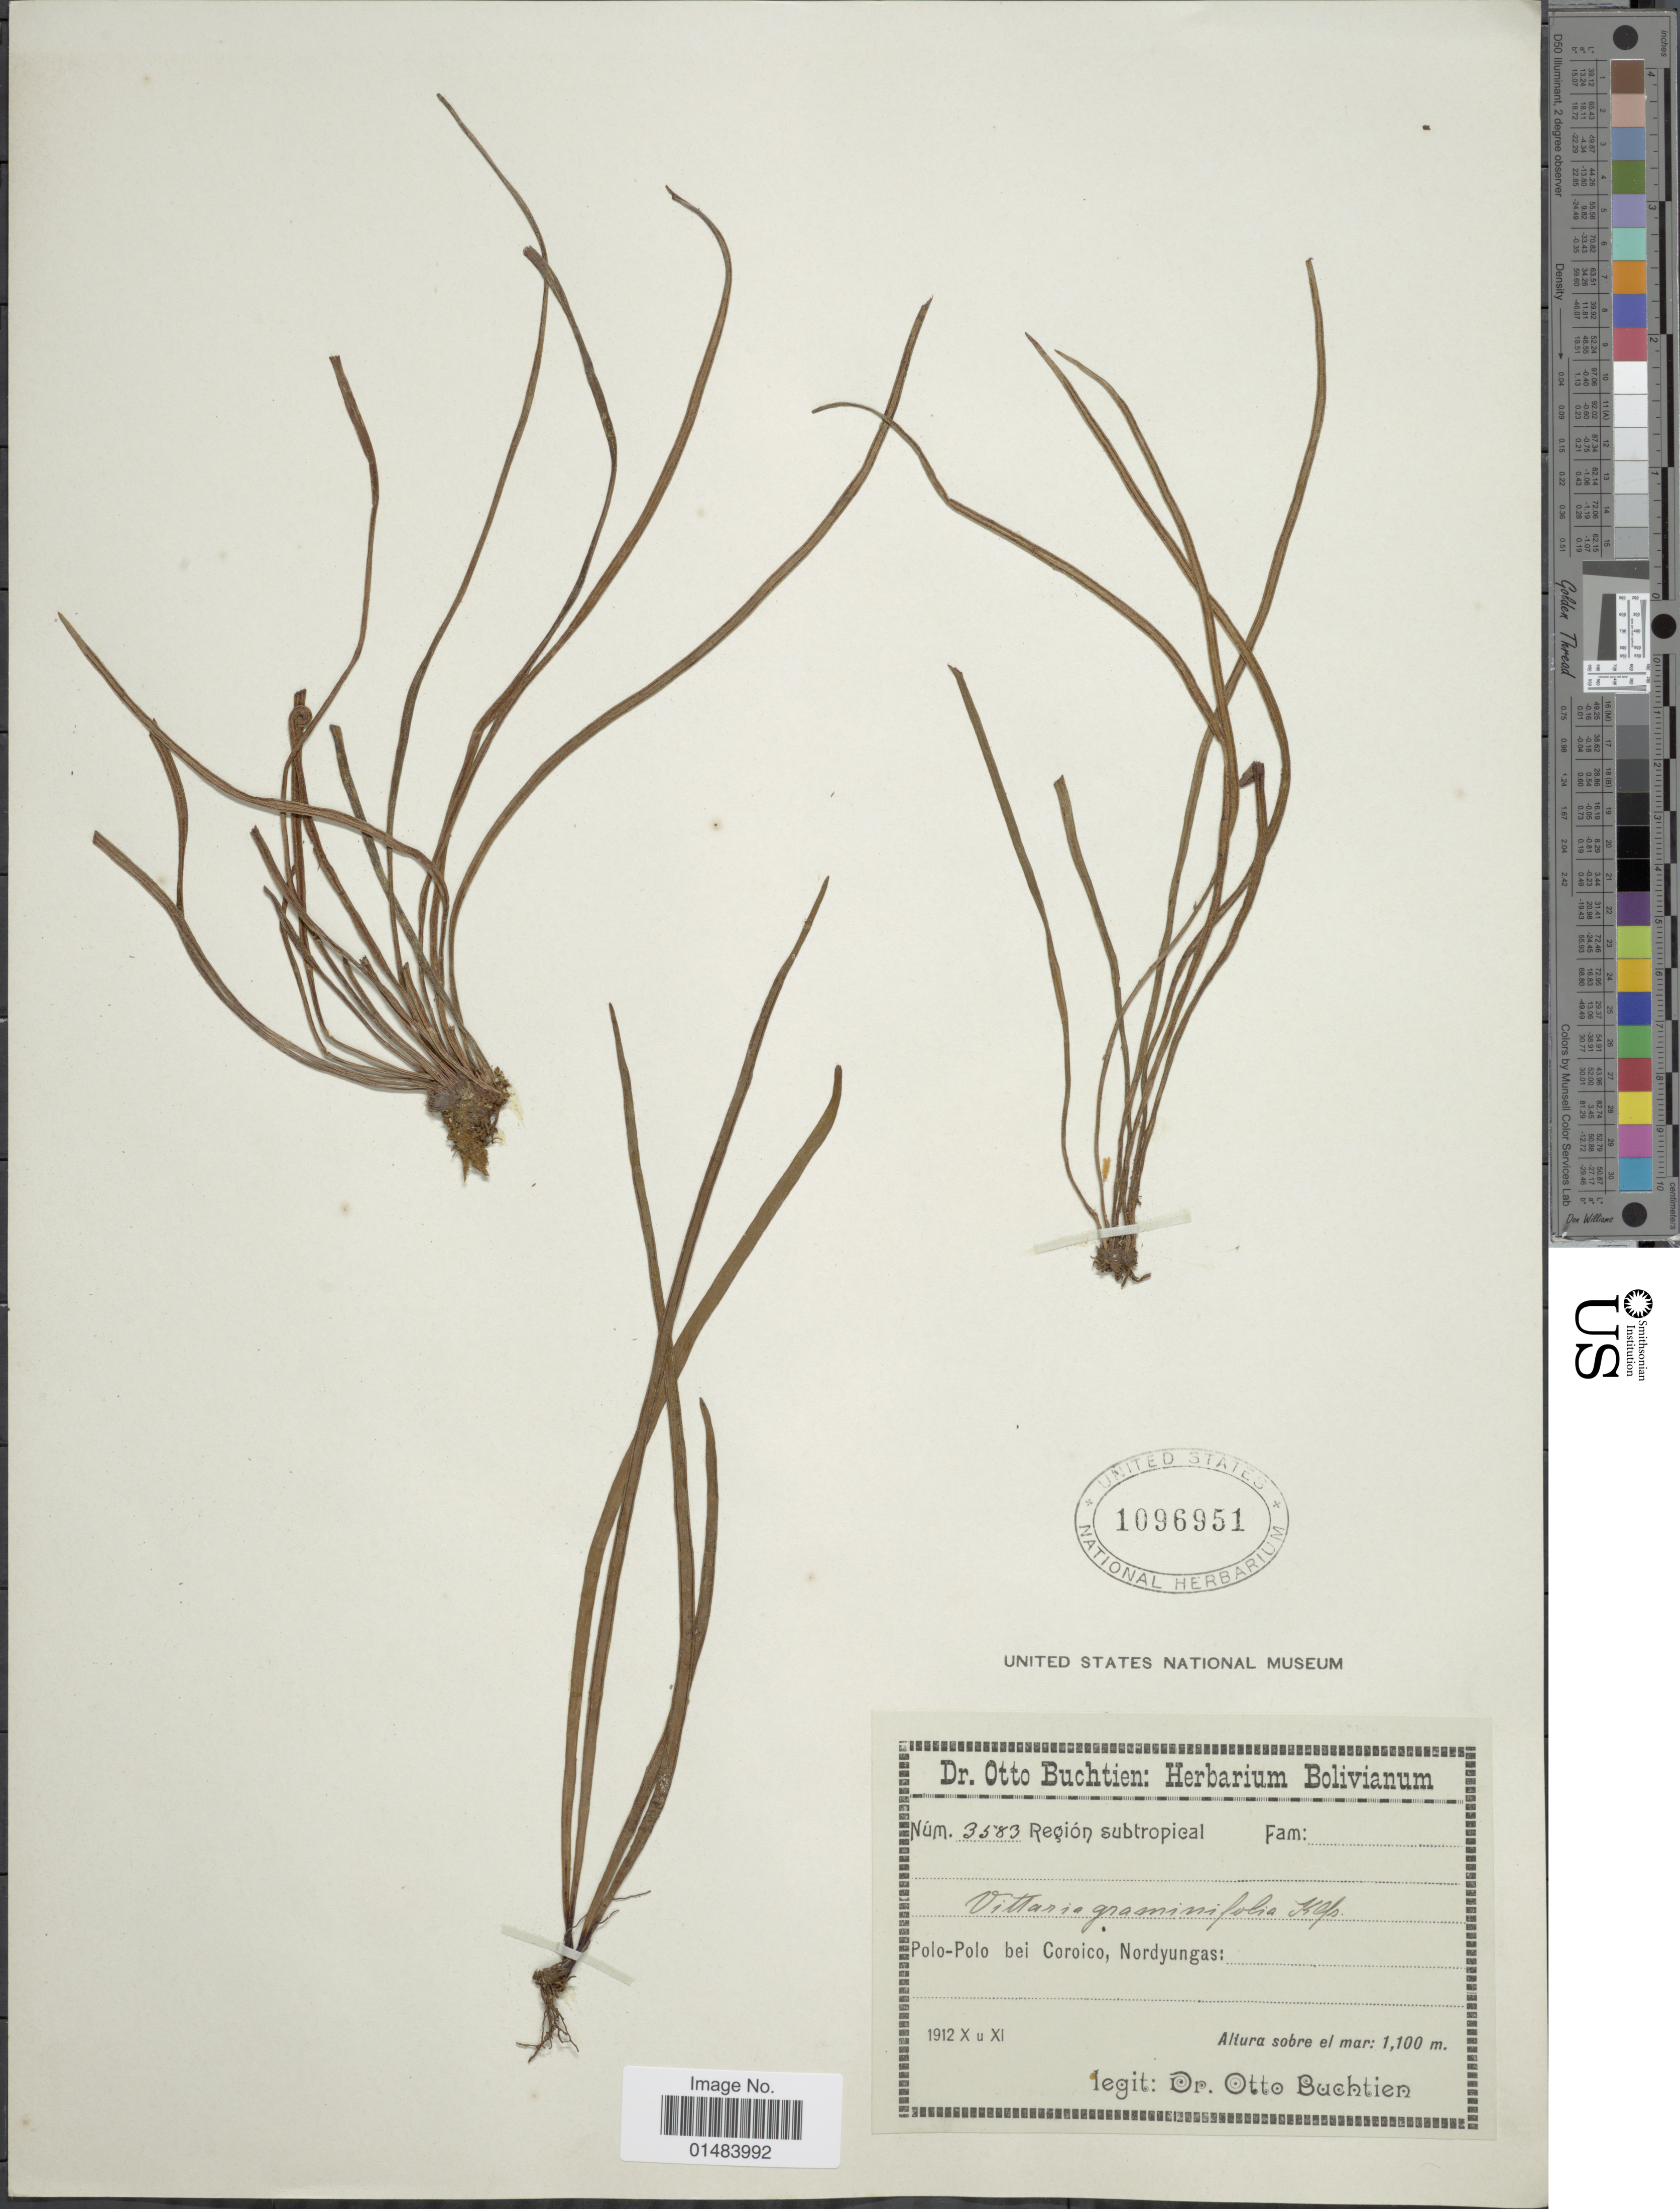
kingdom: Plantae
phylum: Tracheophyta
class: Polypodiopsida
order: Polypodiales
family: Pteridaceae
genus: Vittaria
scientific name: Vittaria graminifolia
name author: Kaulf.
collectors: O. Buchtien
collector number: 3583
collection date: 1912-10/1912-11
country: Bolivia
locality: Bolivianum, Polo-Polo bei Coroico, Nordyungas.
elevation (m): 1100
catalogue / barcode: US 1096951